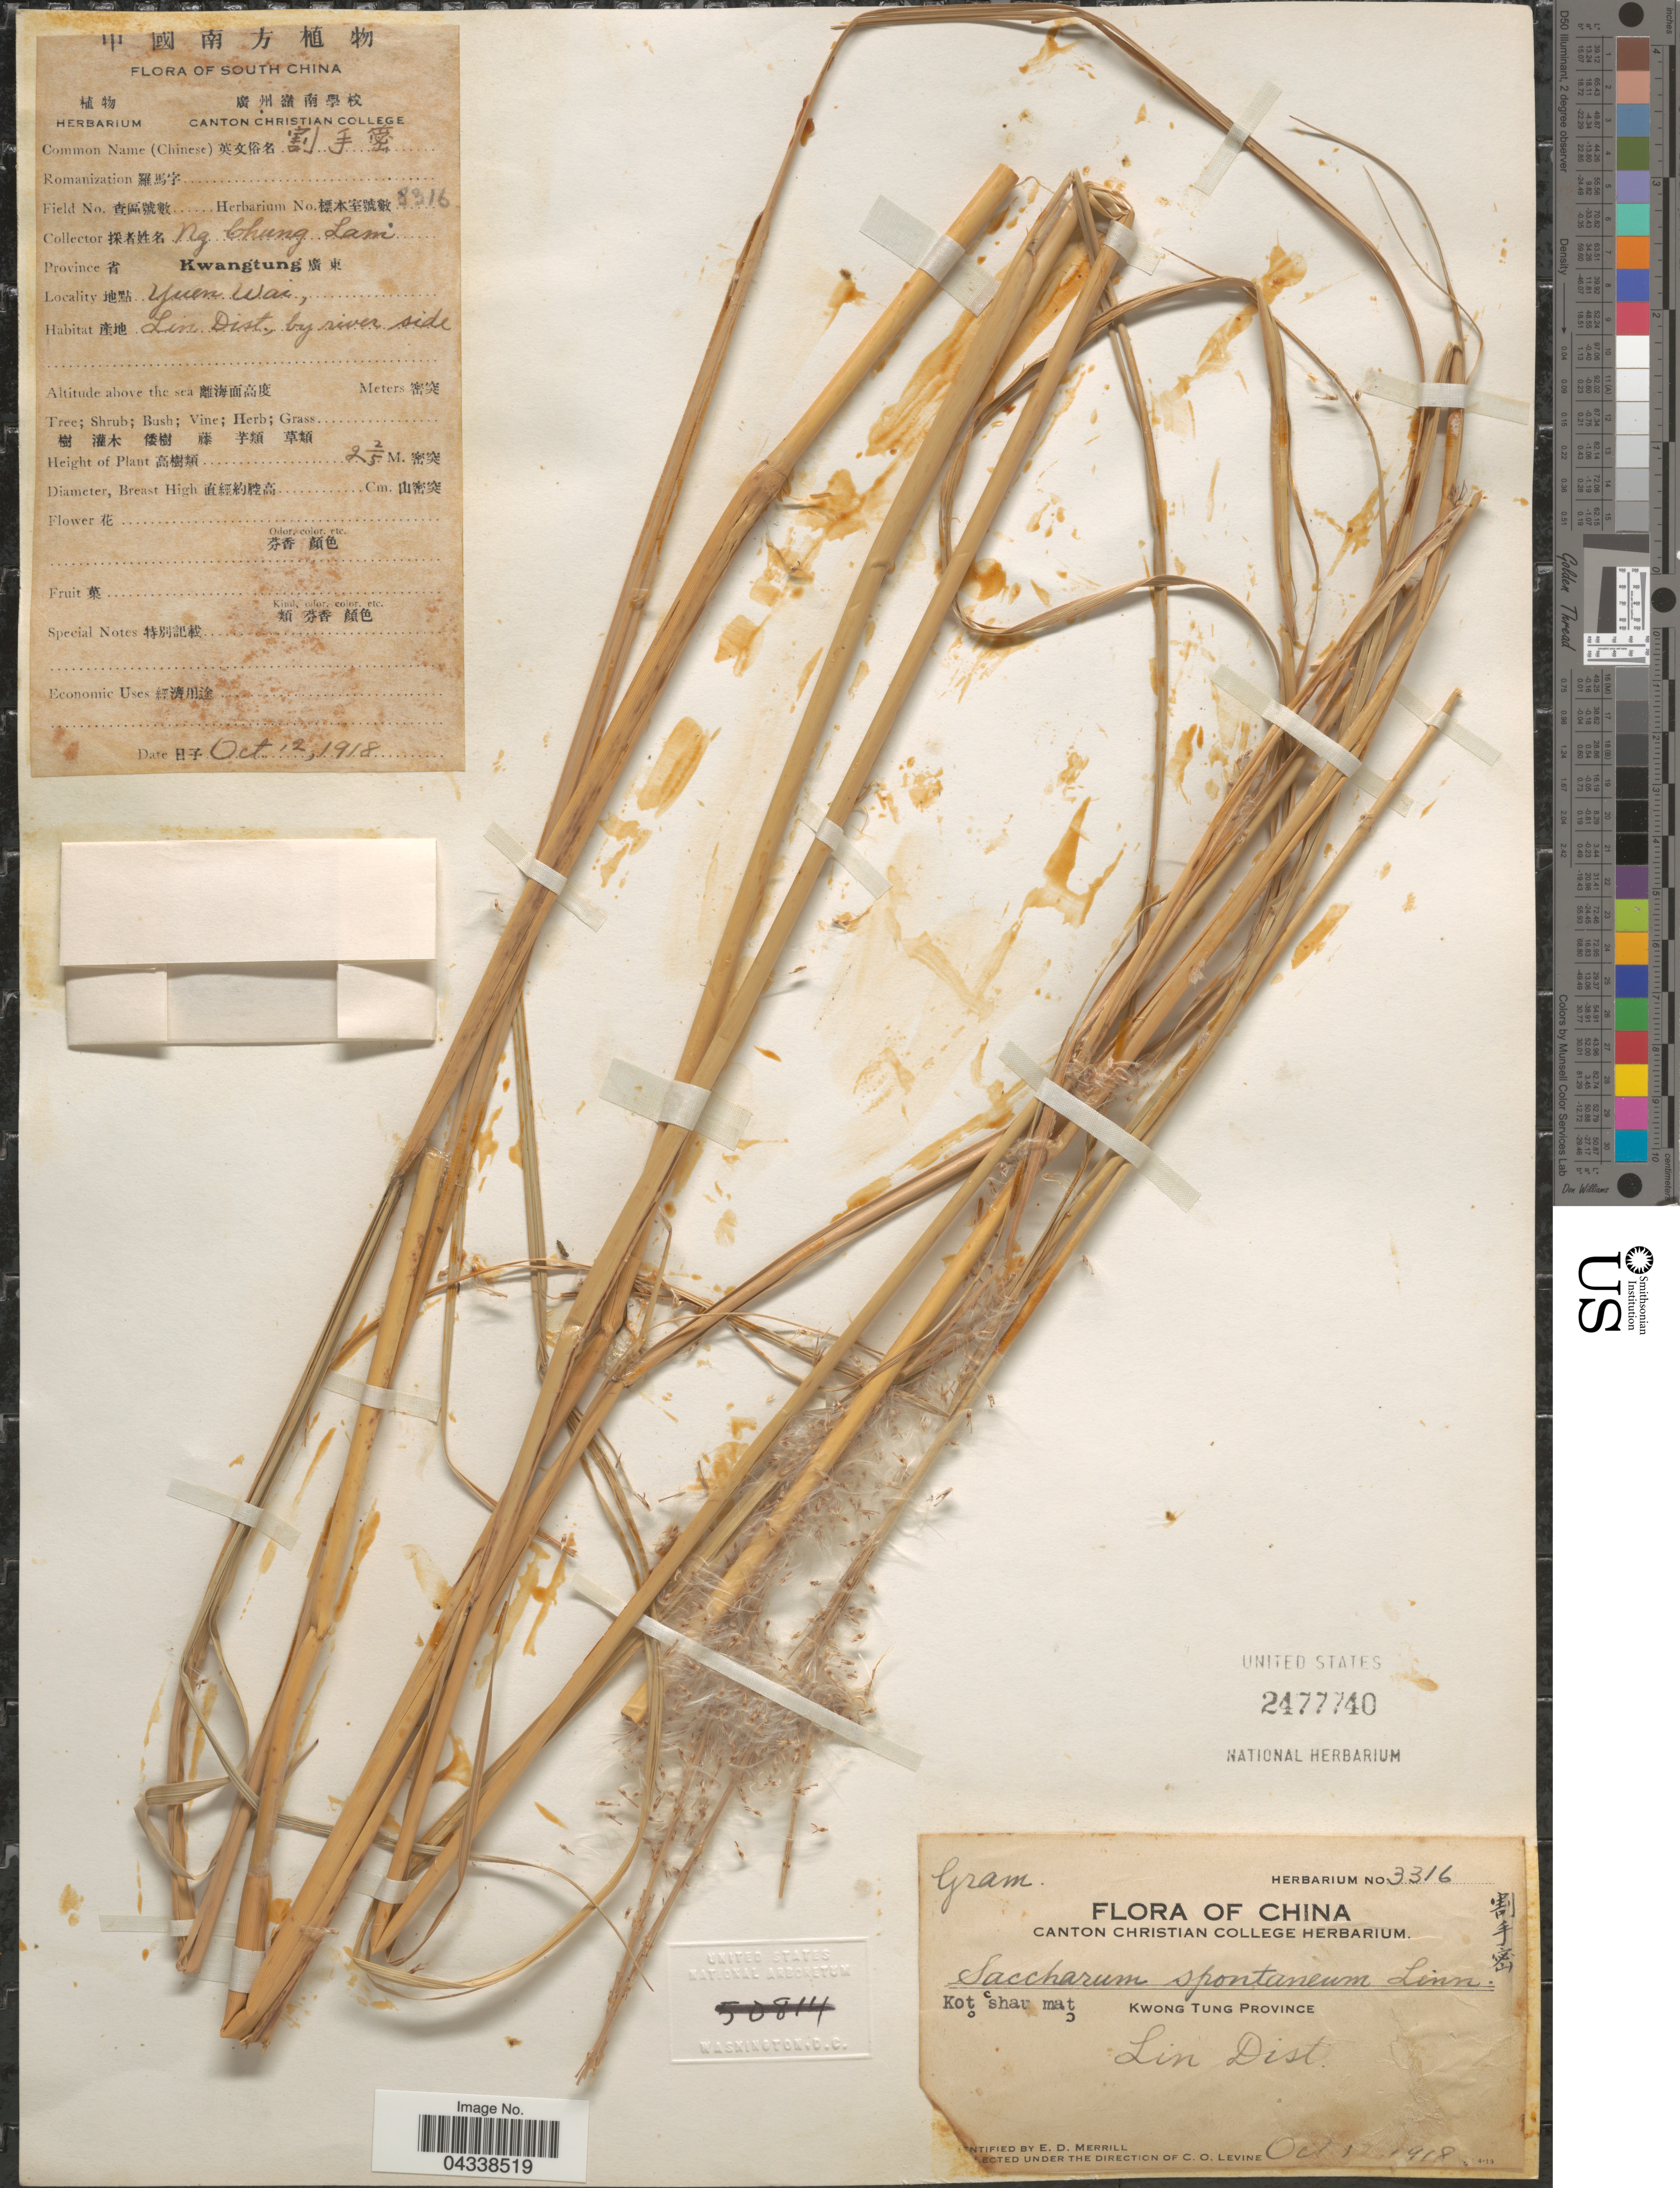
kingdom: Plantae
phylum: Tracheophyta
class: Liliopsida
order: Poales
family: Poaceae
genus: Saccharum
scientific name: Saccharum spontaneum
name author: L.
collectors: N. C. Lam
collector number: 3316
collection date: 1918-10-12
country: China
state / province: Guangdong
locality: South China. Kwangtung X. Yuen Wai, Lin Dist. by river side. Kwong Tung Province. Lin Dist.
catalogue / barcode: US 2477740